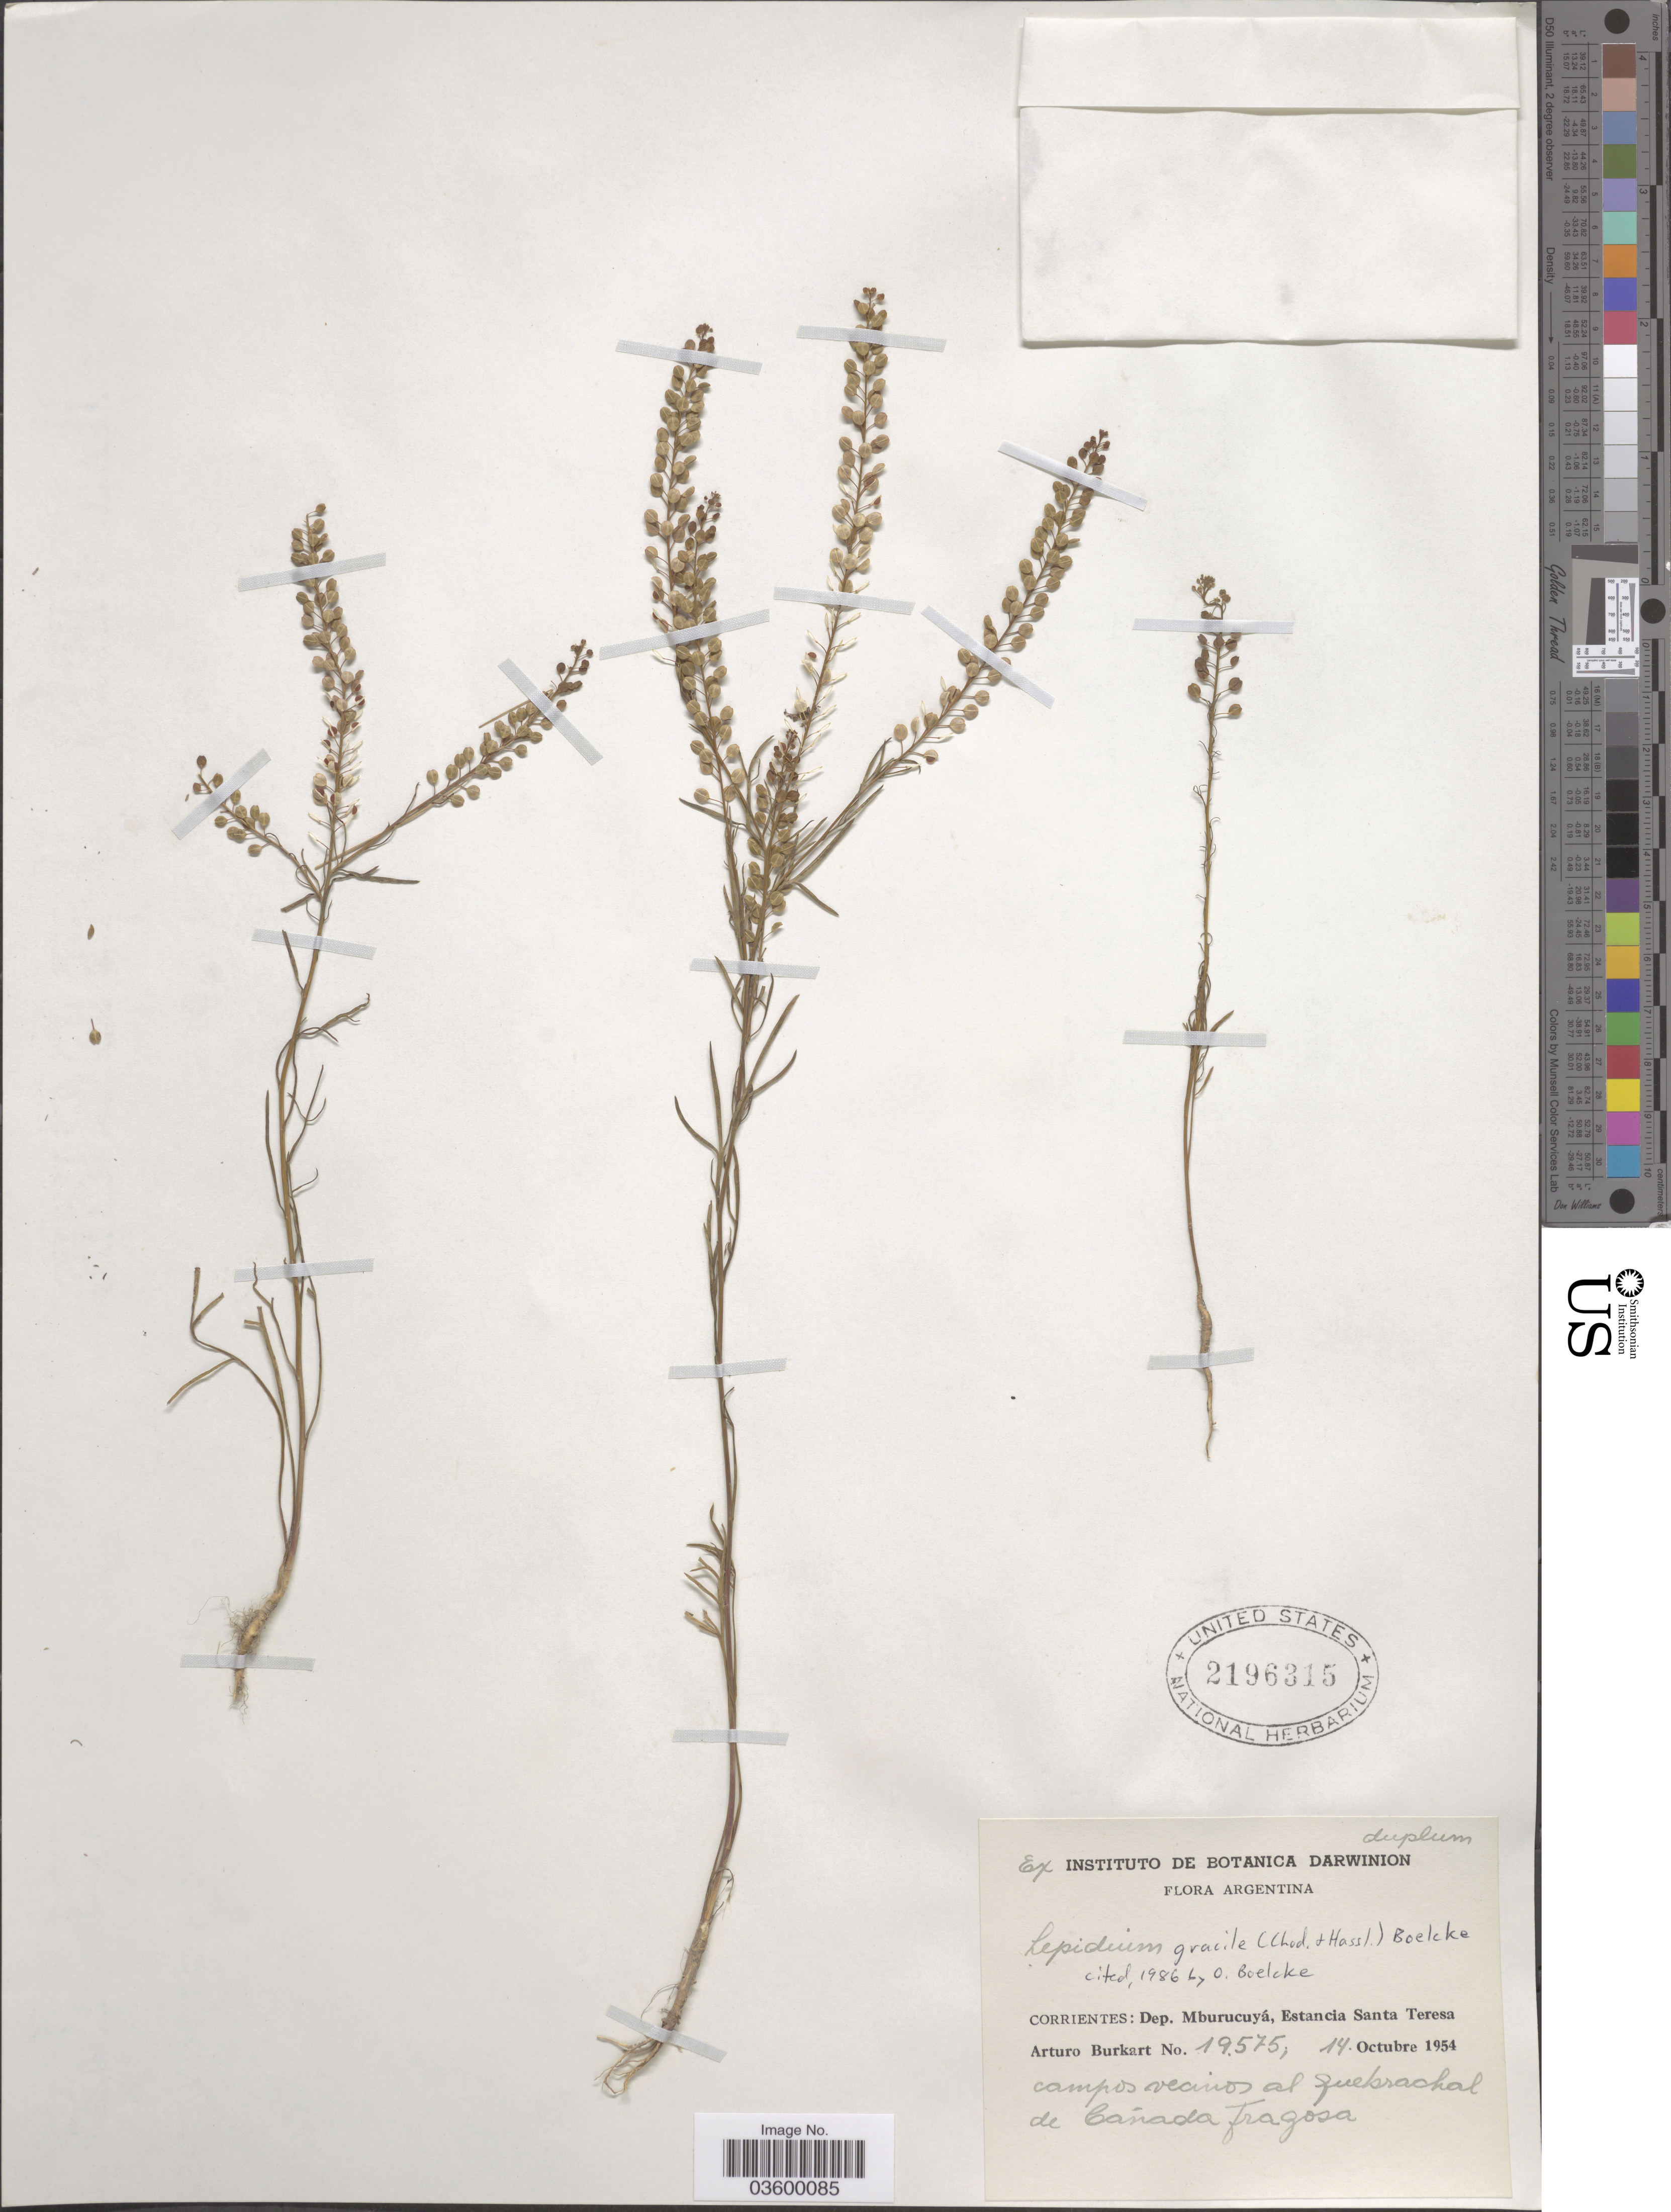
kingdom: Plantae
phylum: Tracheophyta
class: Magnoliopsida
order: Brassicales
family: Brassicaceae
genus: Lepidium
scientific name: Lepidium gracile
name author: (Chodat & Hassl.) Boelcke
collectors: A. E. Burkart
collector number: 19575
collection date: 1954-10-14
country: Argentina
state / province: Corrientes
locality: Dep. Mburucuyá, Estancia Santa Teresa. Quebrachal de Cañada Fragosa.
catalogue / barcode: US 2196315